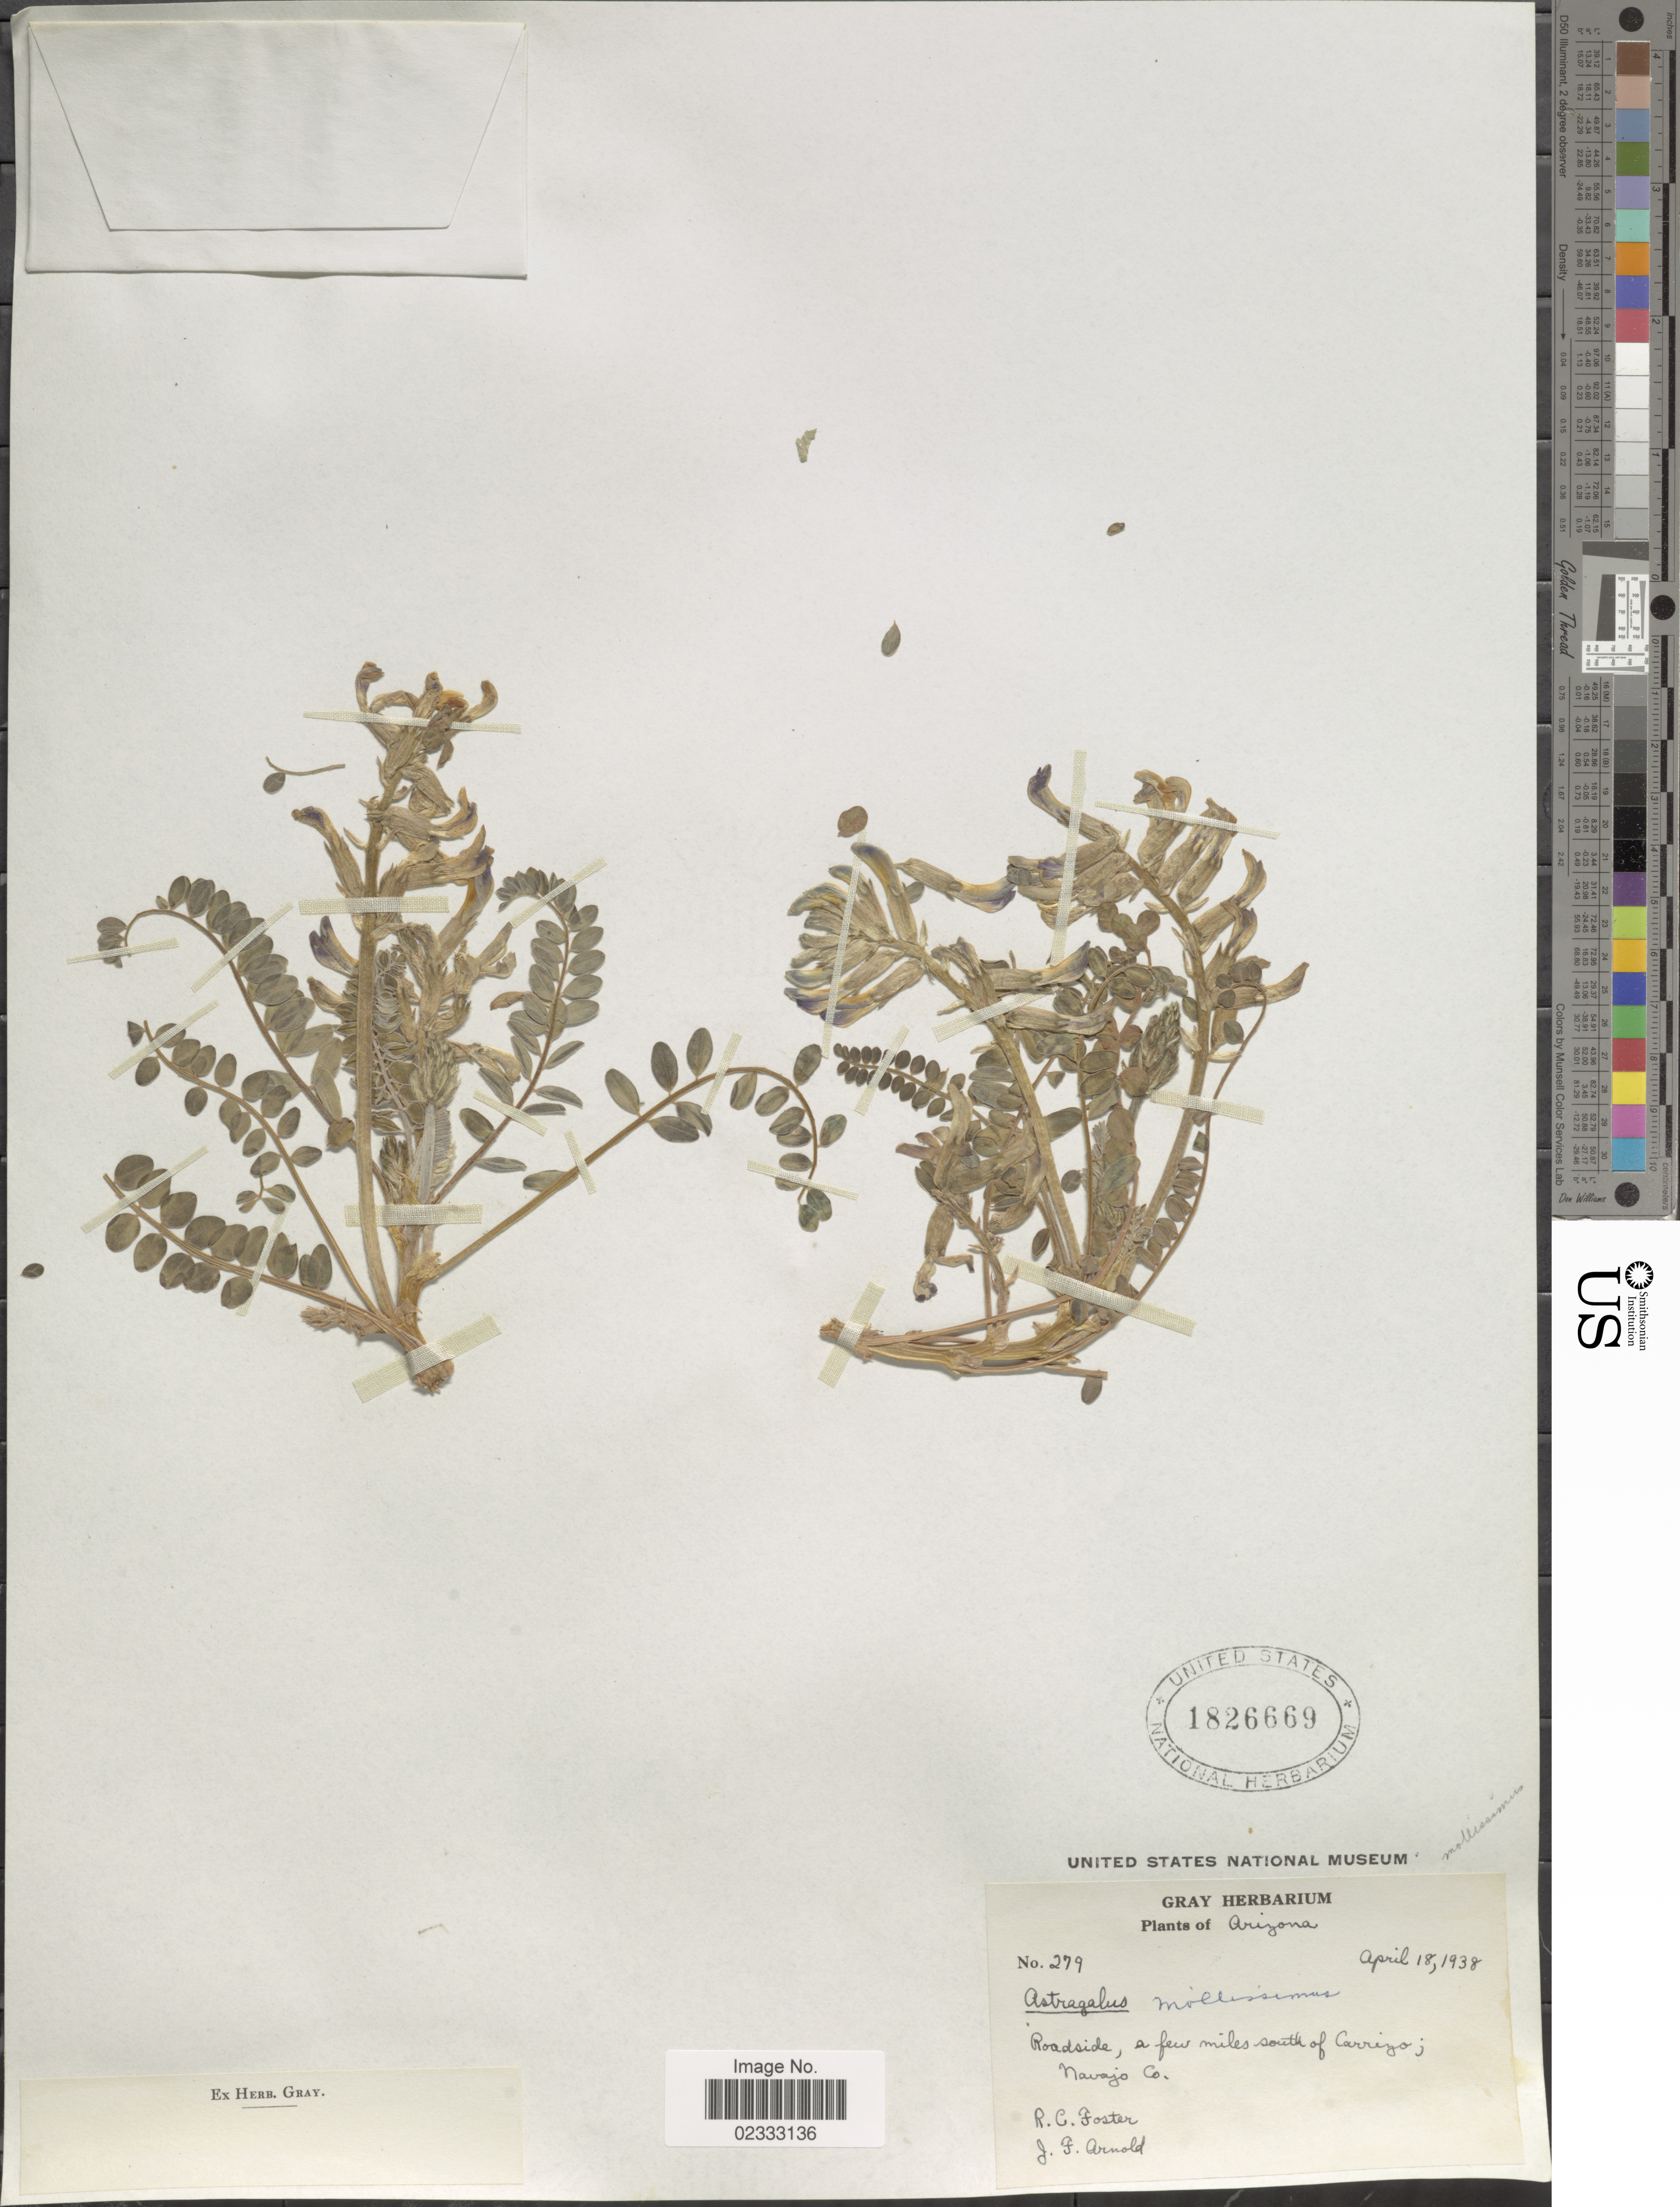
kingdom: Plantae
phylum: Tracheophyta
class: Magnoliopsida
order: Fabales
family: Fabaceae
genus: Astragalus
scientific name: Astragalus mollissimus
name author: Torr.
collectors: R. C. Foster & J. F. Arnold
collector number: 279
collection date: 1938-04-18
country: United States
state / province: Arizona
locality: Arizona, Roadside, a few miles south of Carriyo, Navajo Co.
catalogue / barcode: US 1826669